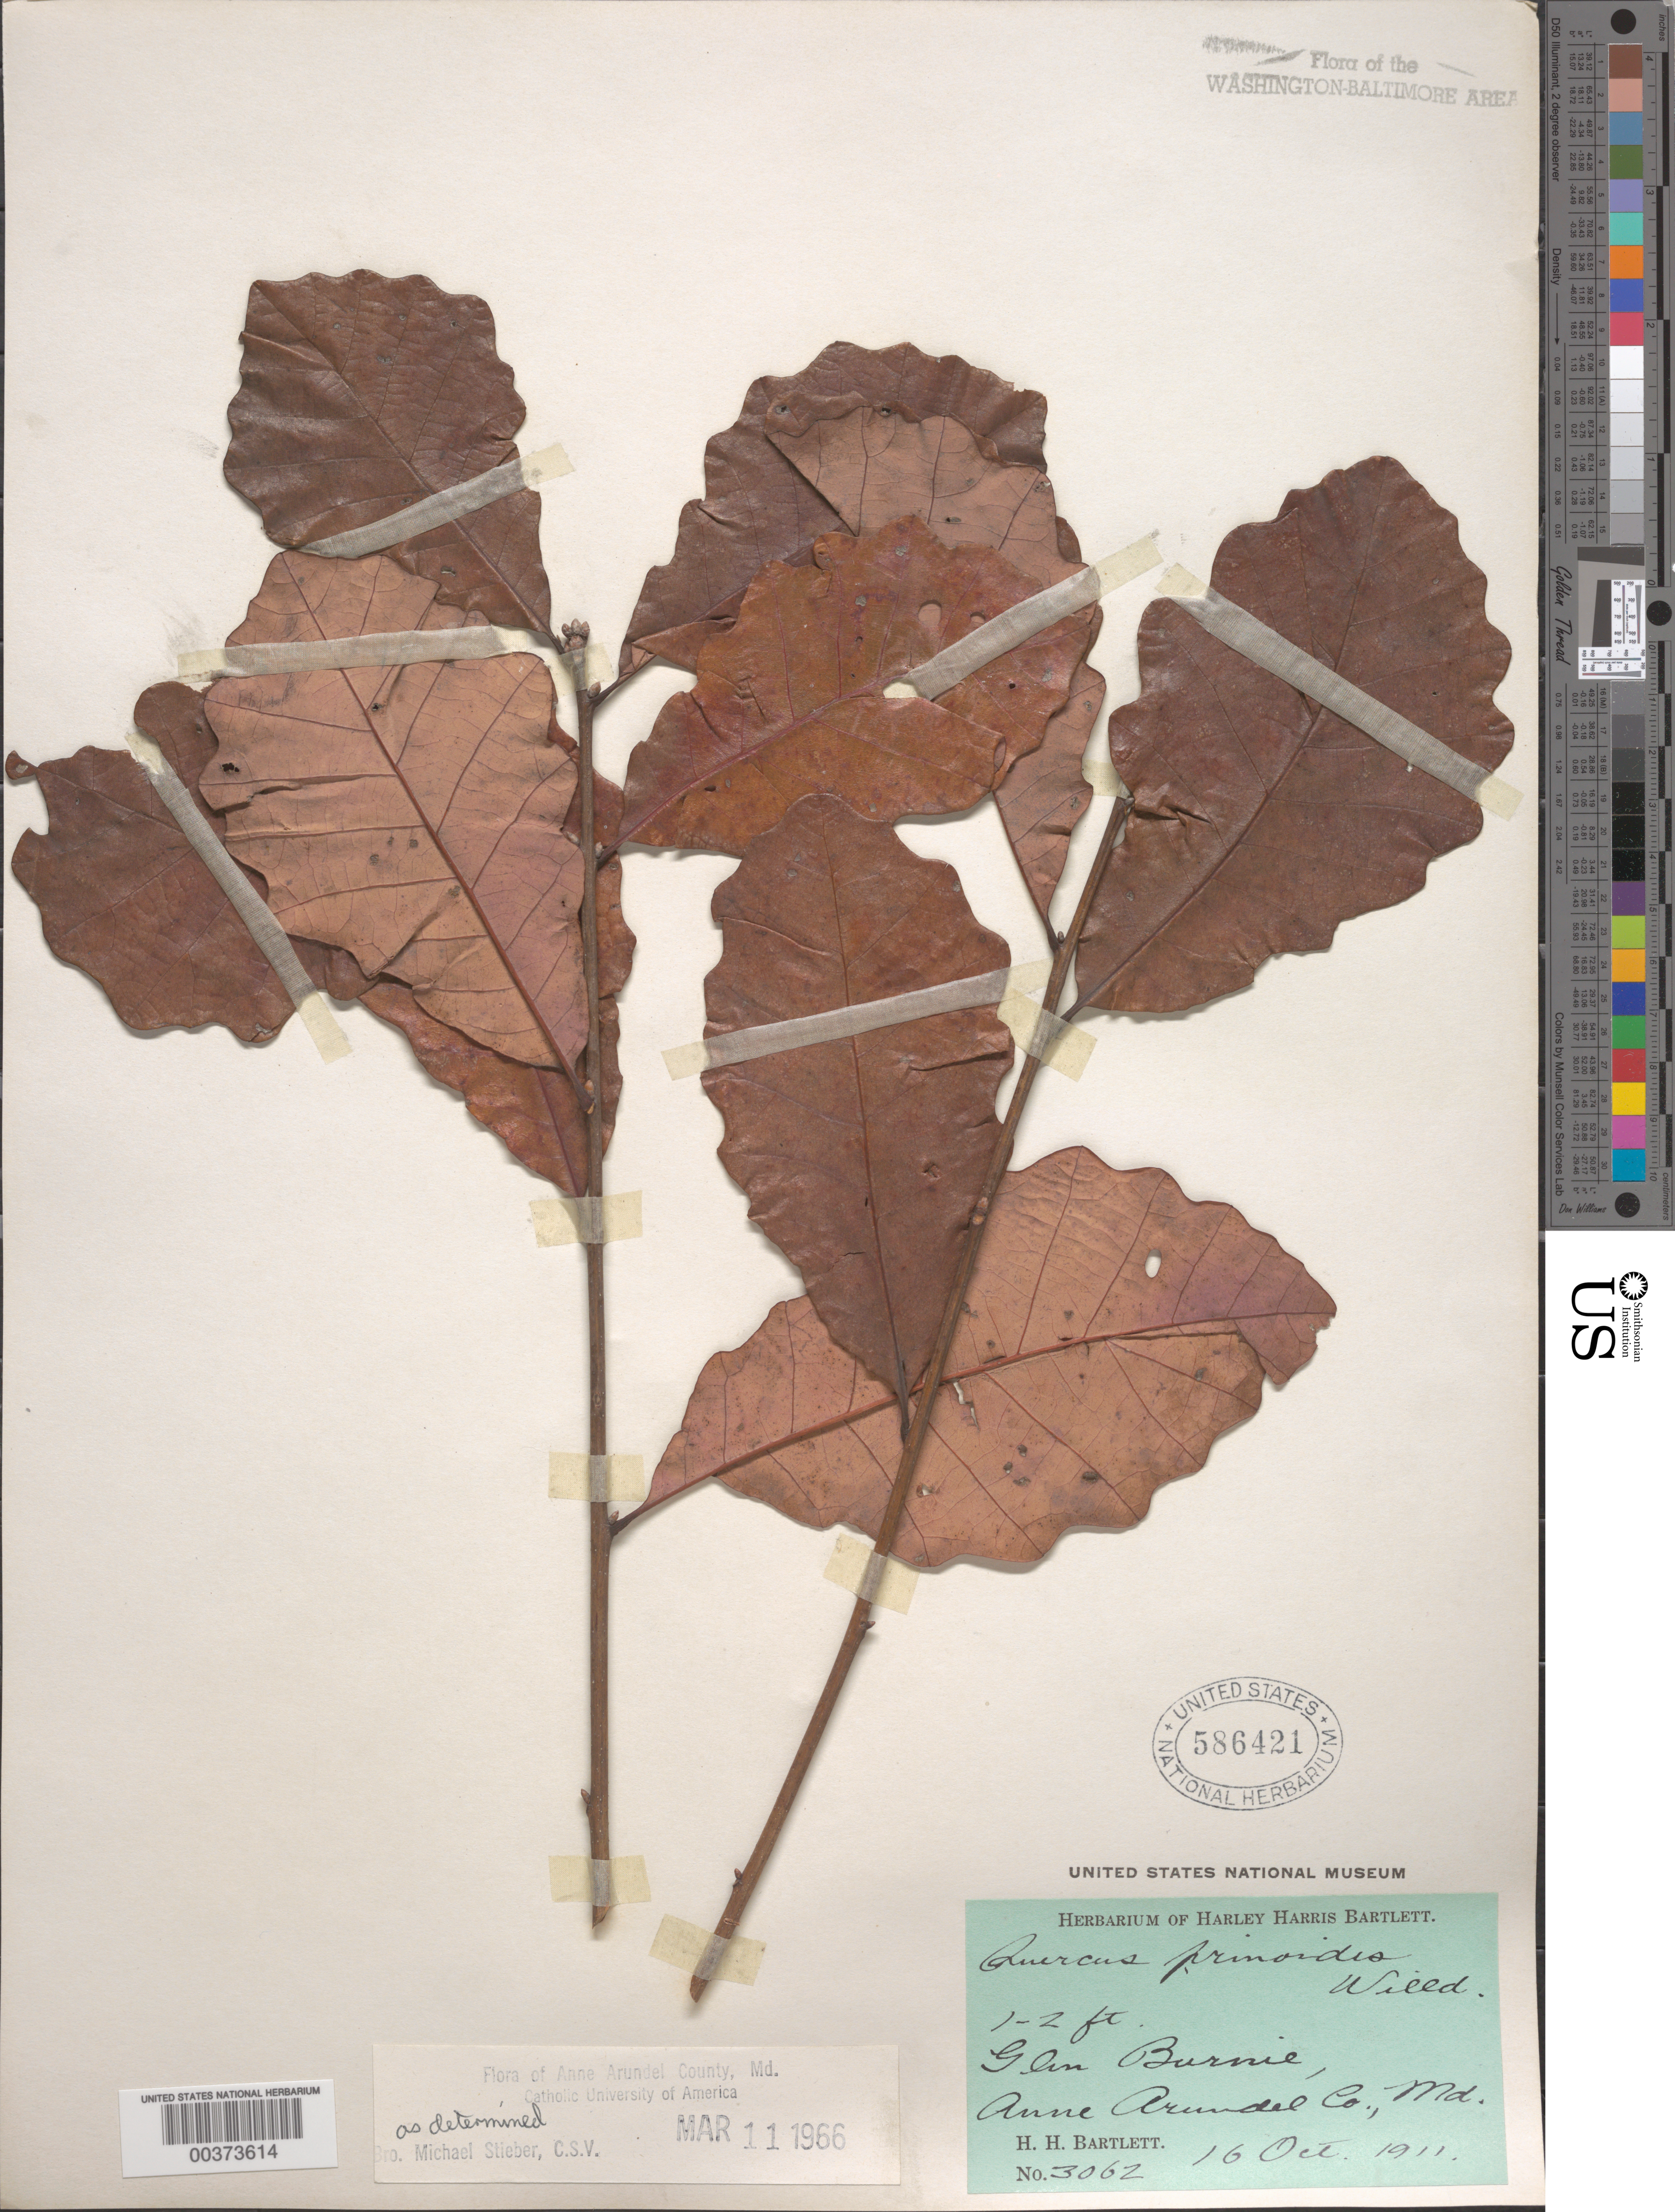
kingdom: Plantae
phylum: Tracheophyta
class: Magnoliopsida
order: Fagales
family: Fagaceae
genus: Quercus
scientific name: Quercus prinoides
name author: Willd.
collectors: H. H. Bartlett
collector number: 3062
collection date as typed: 16 Oct 1911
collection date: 1911-10-16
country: United States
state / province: Maryland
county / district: Anne Arundel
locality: Glen Burnie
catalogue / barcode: US 586421